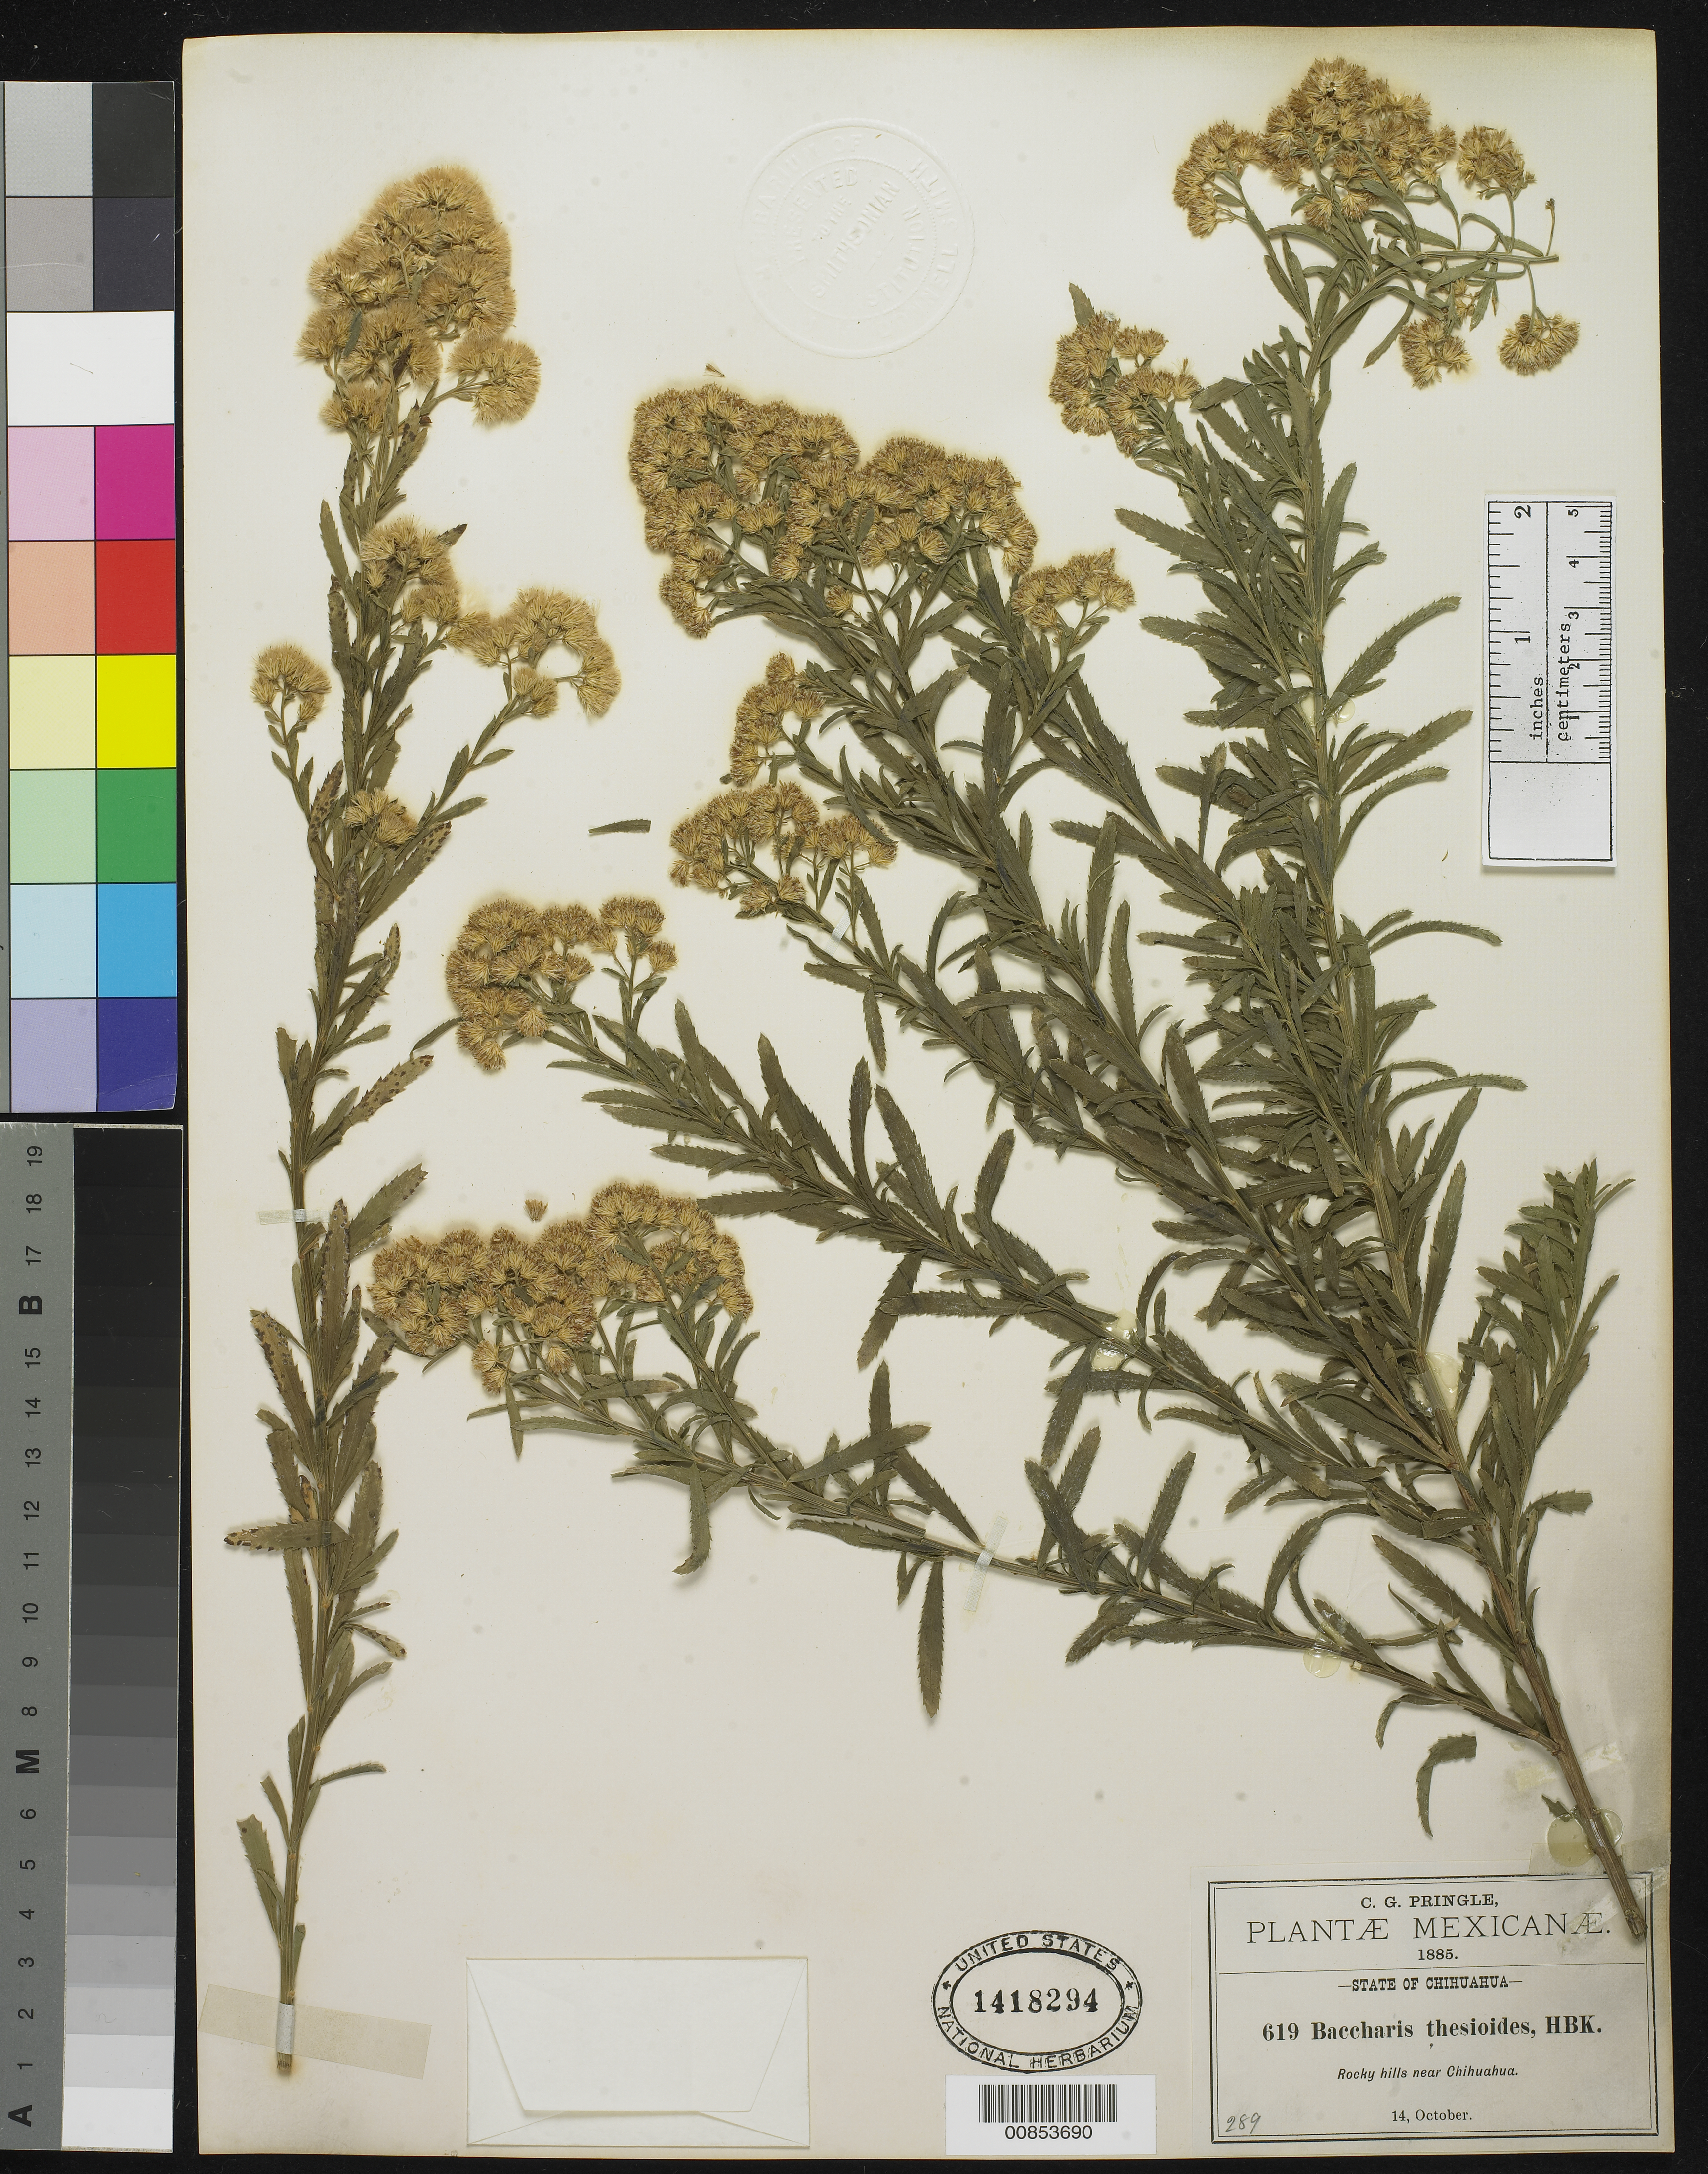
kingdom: Plantae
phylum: Tracheophyta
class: Magnoliopsida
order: Asterales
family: Asteraceae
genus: Baccharis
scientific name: Baccharis thesioides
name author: Kunth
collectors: C. G. Pringle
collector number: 619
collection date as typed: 14 Oct 1885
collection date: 1885-10-14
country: Mexico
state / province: Chihuahua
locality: Near Chihuahua.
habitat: Rocky hills.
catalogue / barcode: US 1418294